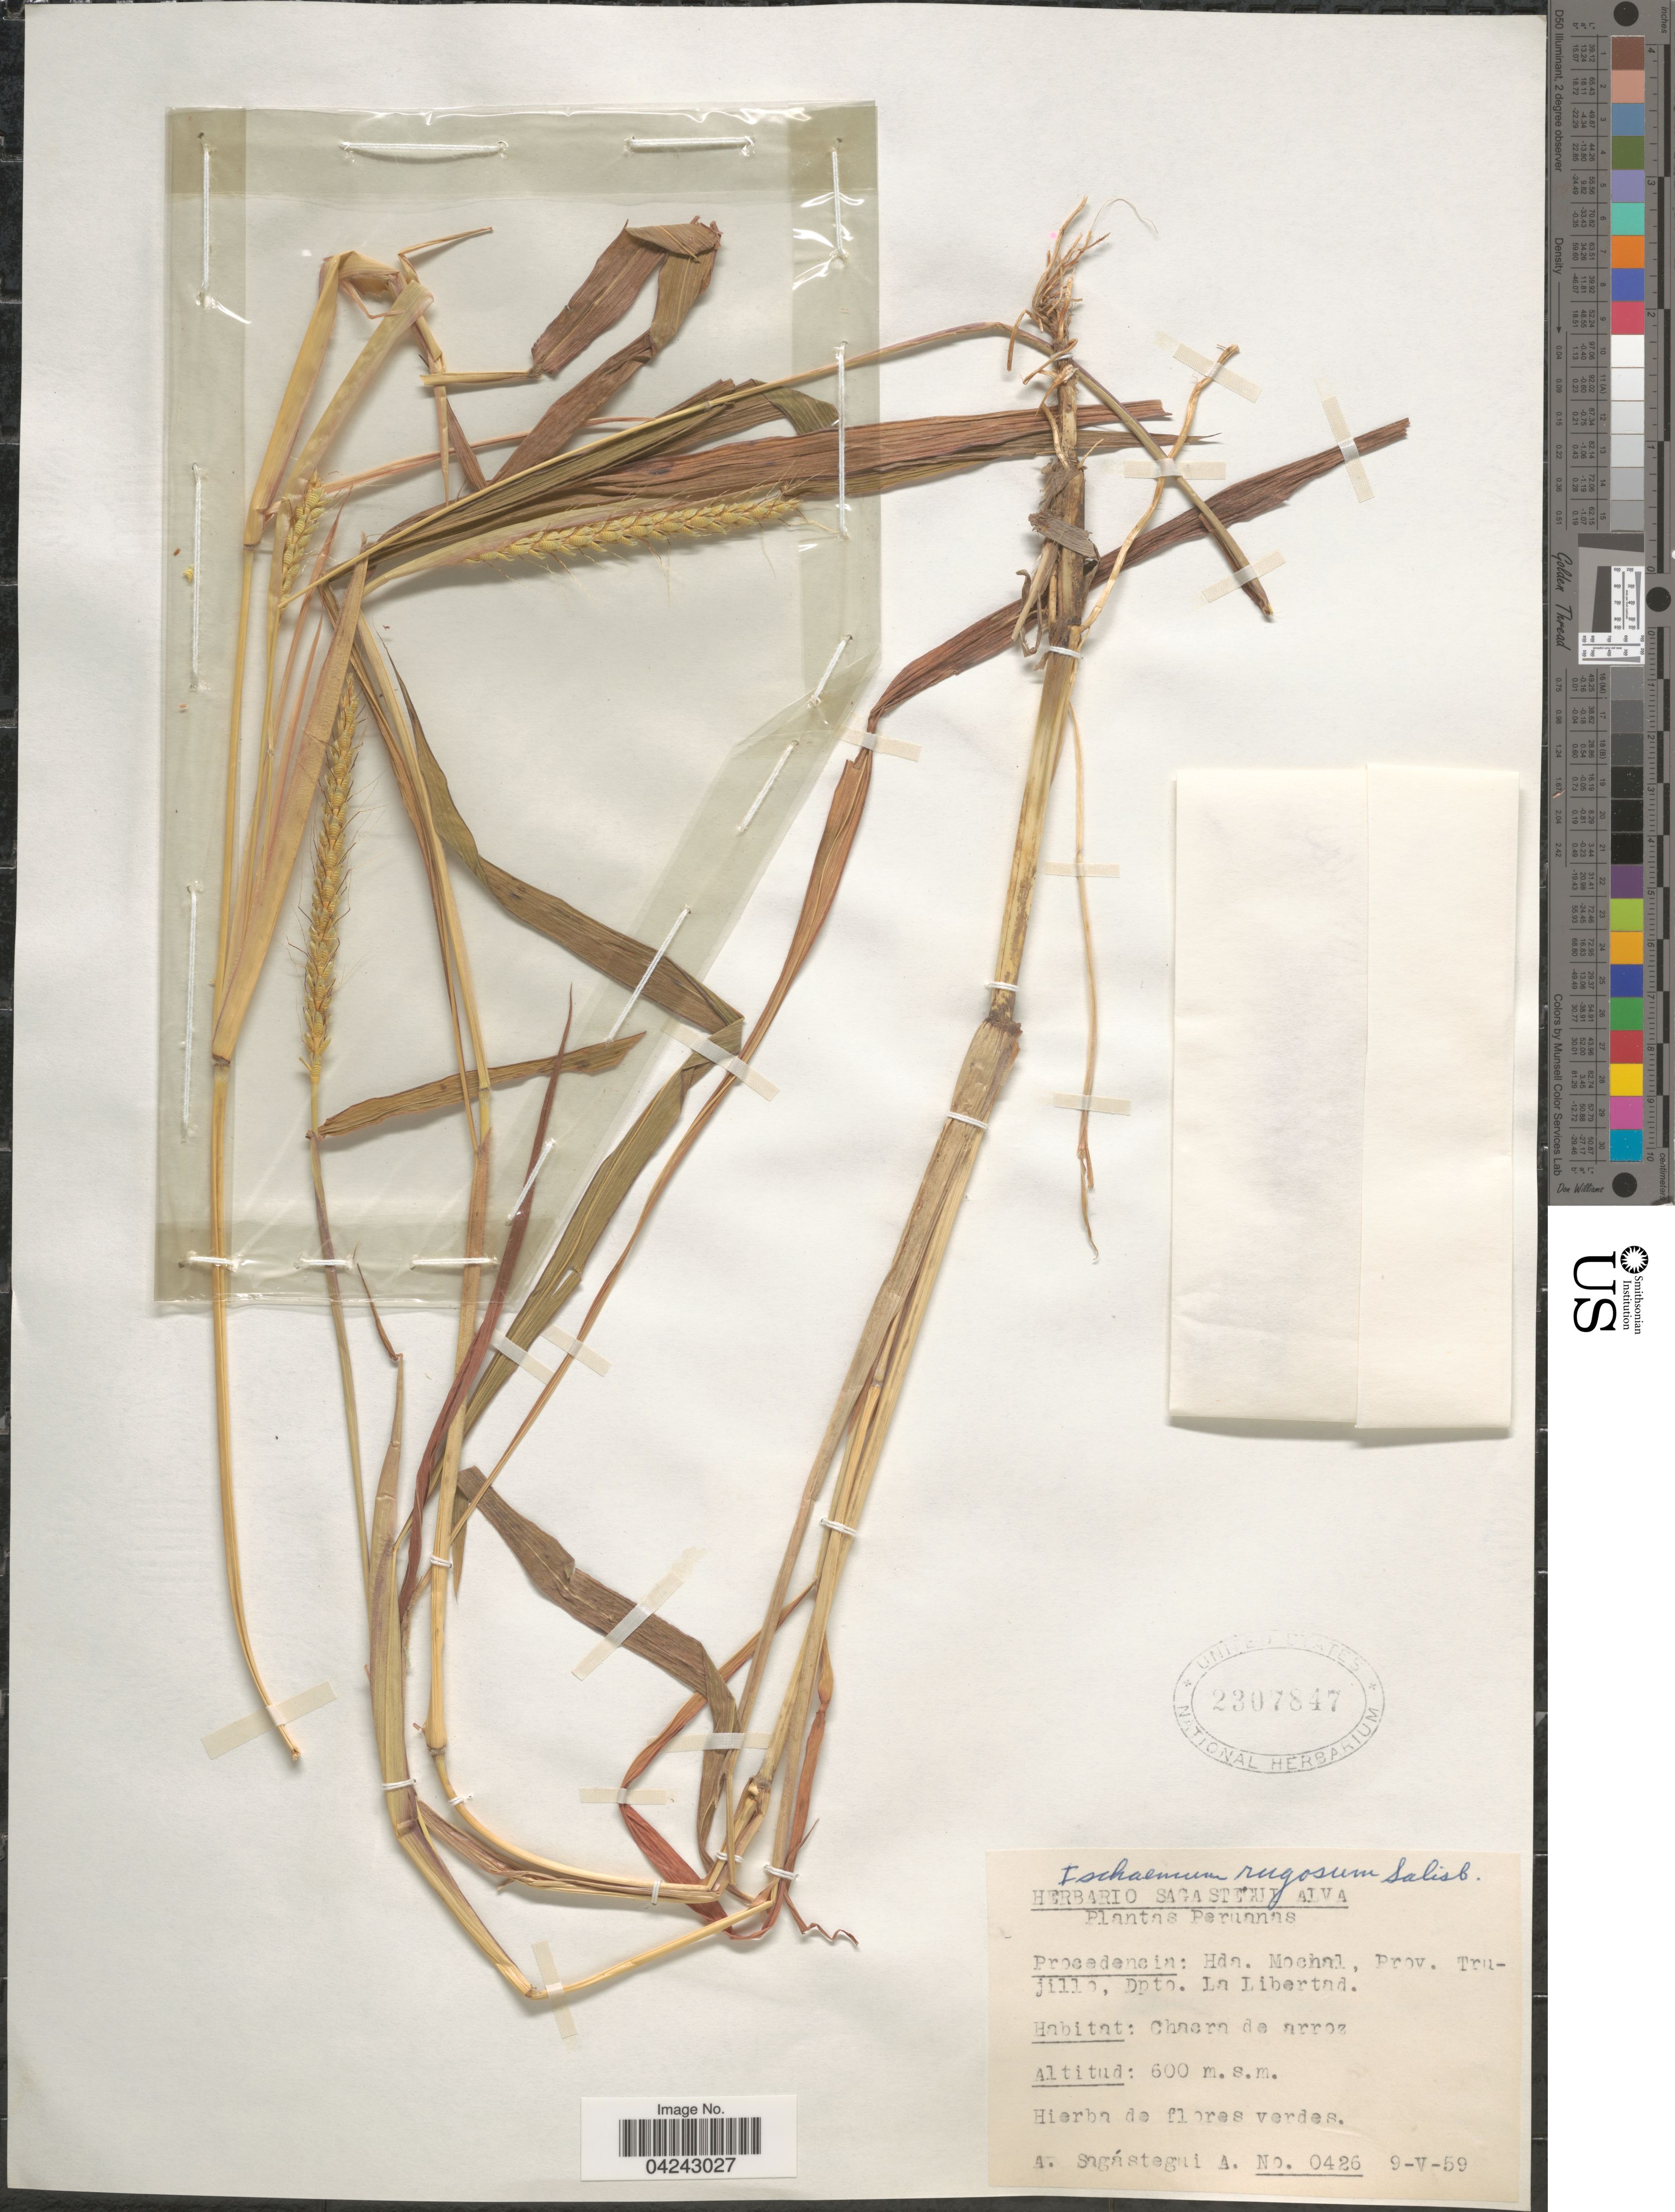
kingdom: Plantae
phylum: Tracheophyta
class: Liliopsida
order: Poales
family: Poaceae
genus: Ischaemum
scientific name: Ischaemum rugosum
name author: Salisb.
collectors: A. Sagástegui A.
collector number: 0426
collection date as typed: Transcribed d/m/y: 9/5/59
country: Peru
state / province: La Libertad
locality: Procendencia: Hda. Mochal, Prov. Trujillo, Dpto. La Libertad.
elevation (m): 600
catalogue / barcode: US 2307847